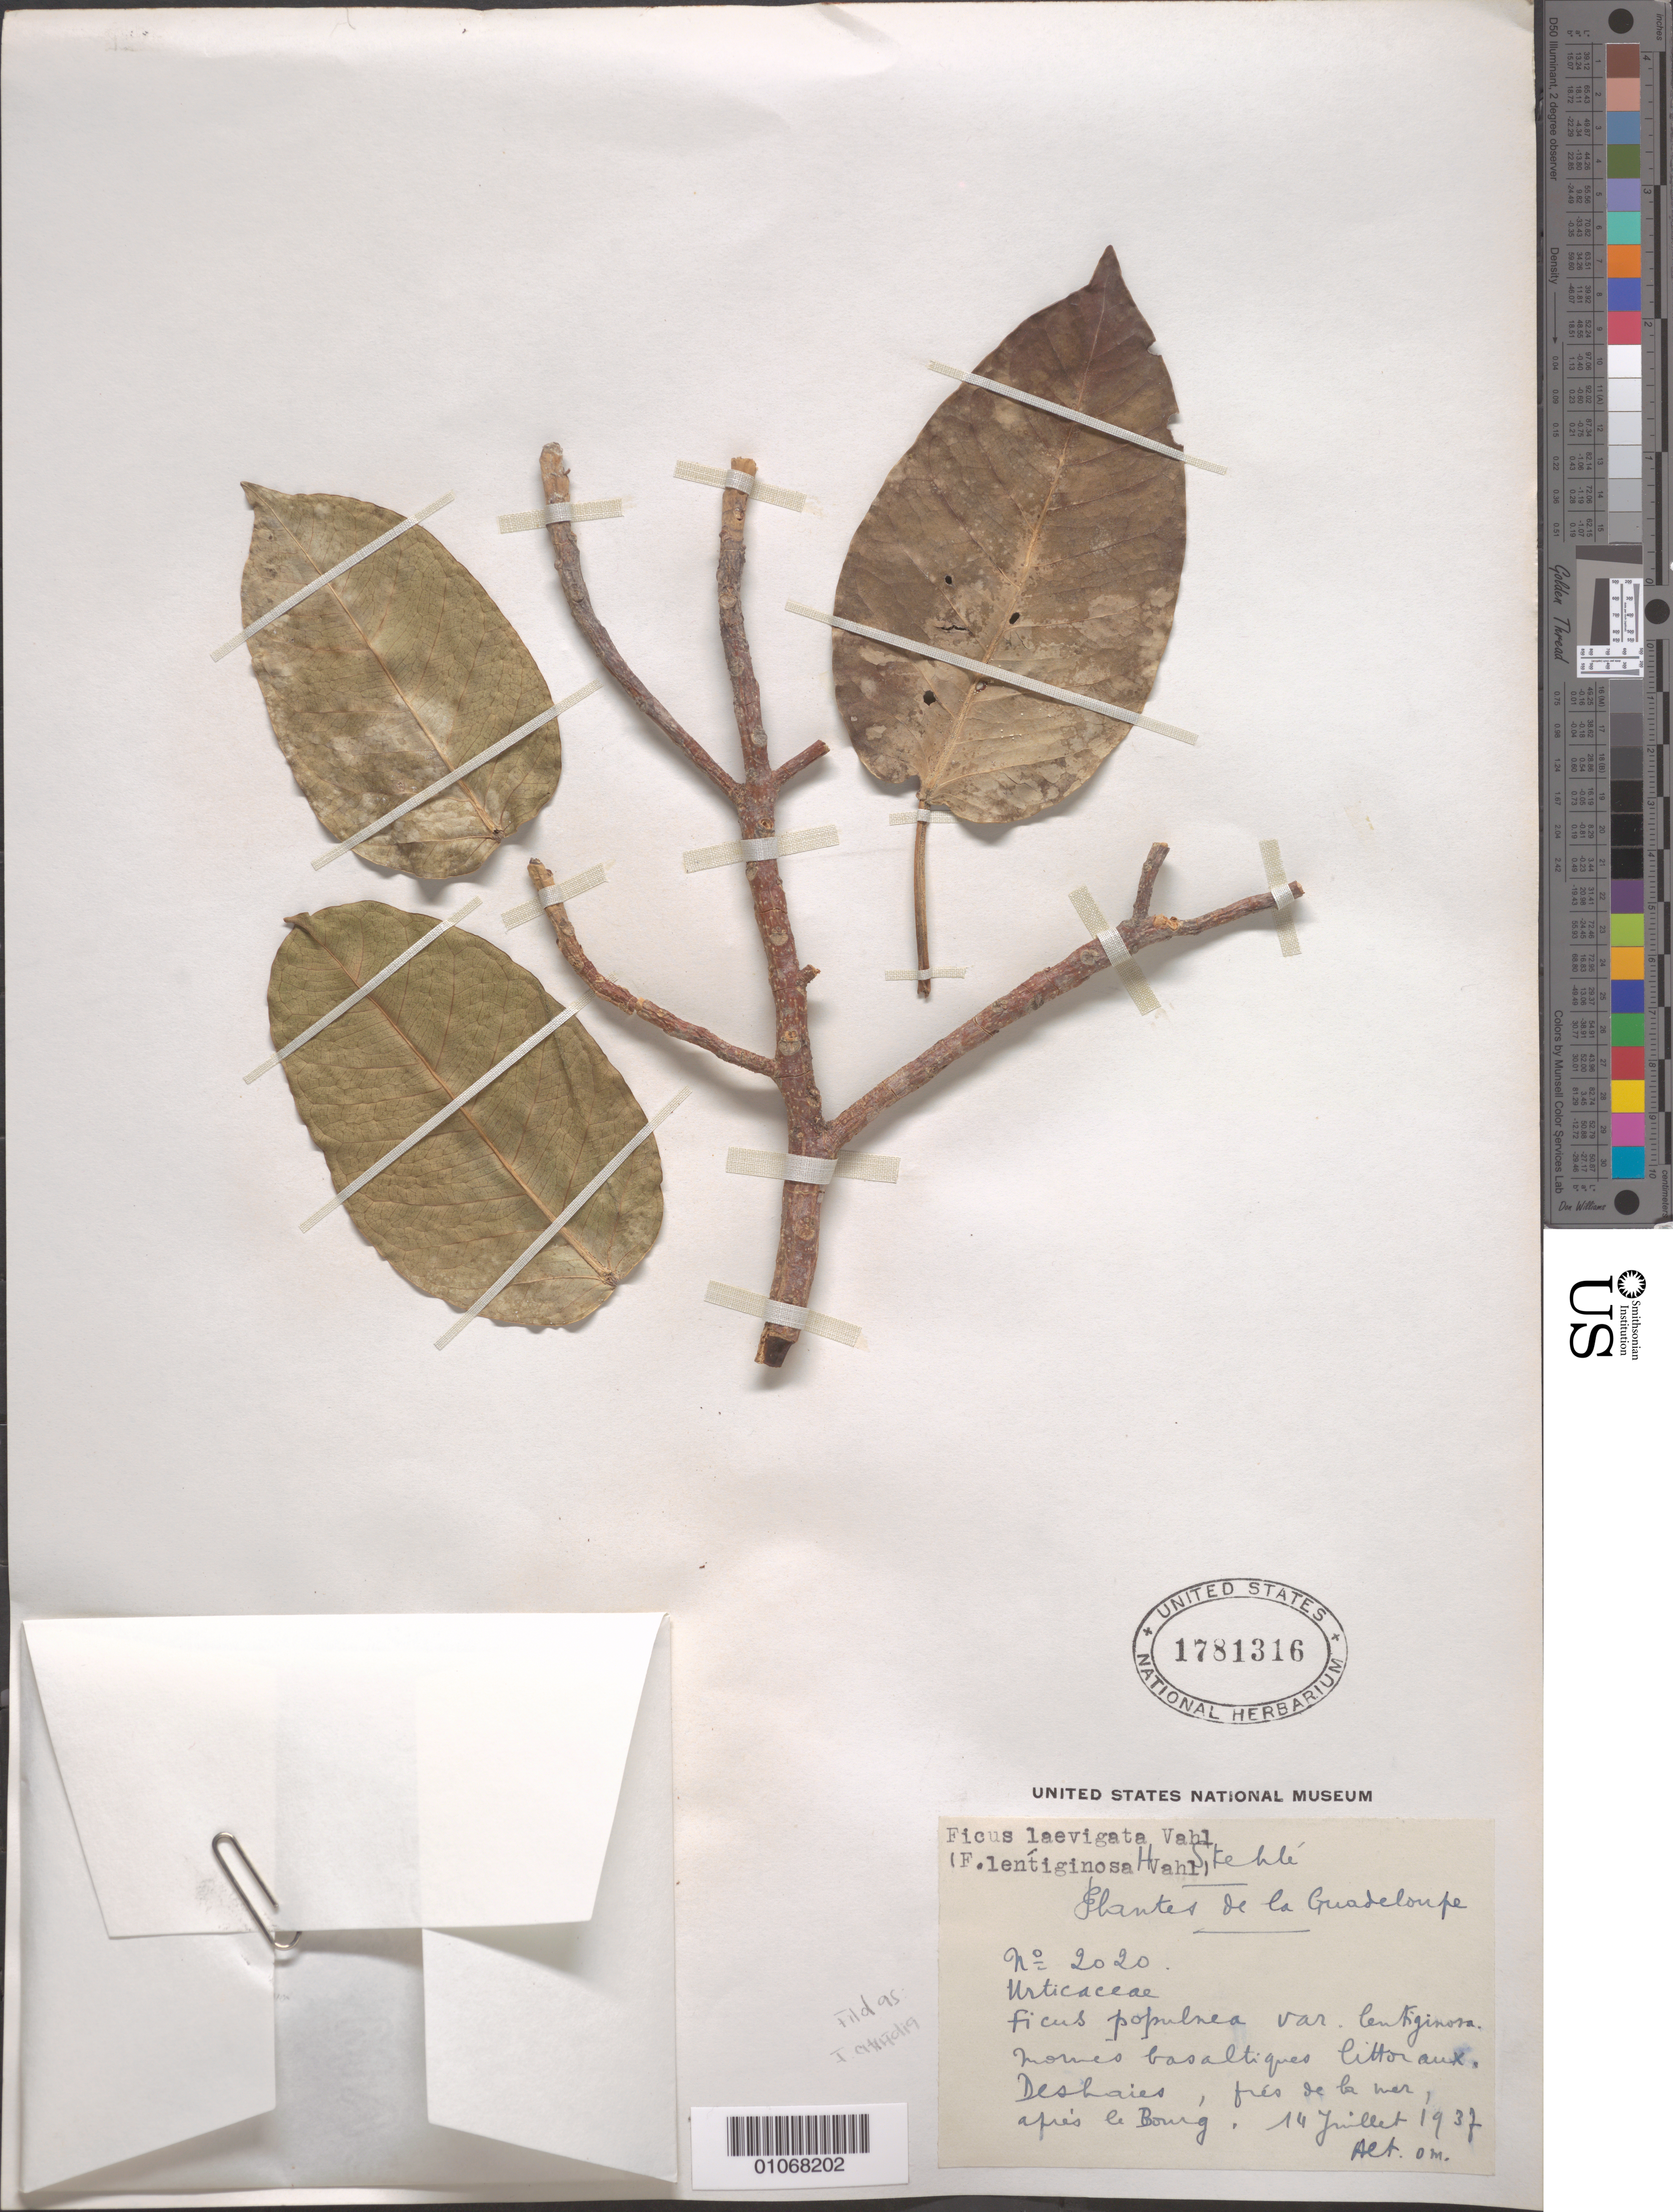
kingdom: Plantae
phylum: Tracheophyta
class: Magnoliopsida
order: Rosales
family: Moraceae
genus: Ficus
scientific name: Ficus citrifolia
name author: Mill.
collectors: H. Stehlé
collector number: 2020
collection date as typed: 14 Jul 1937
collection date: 1937-07-14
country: Guadeloupe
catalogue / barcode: US 1781316